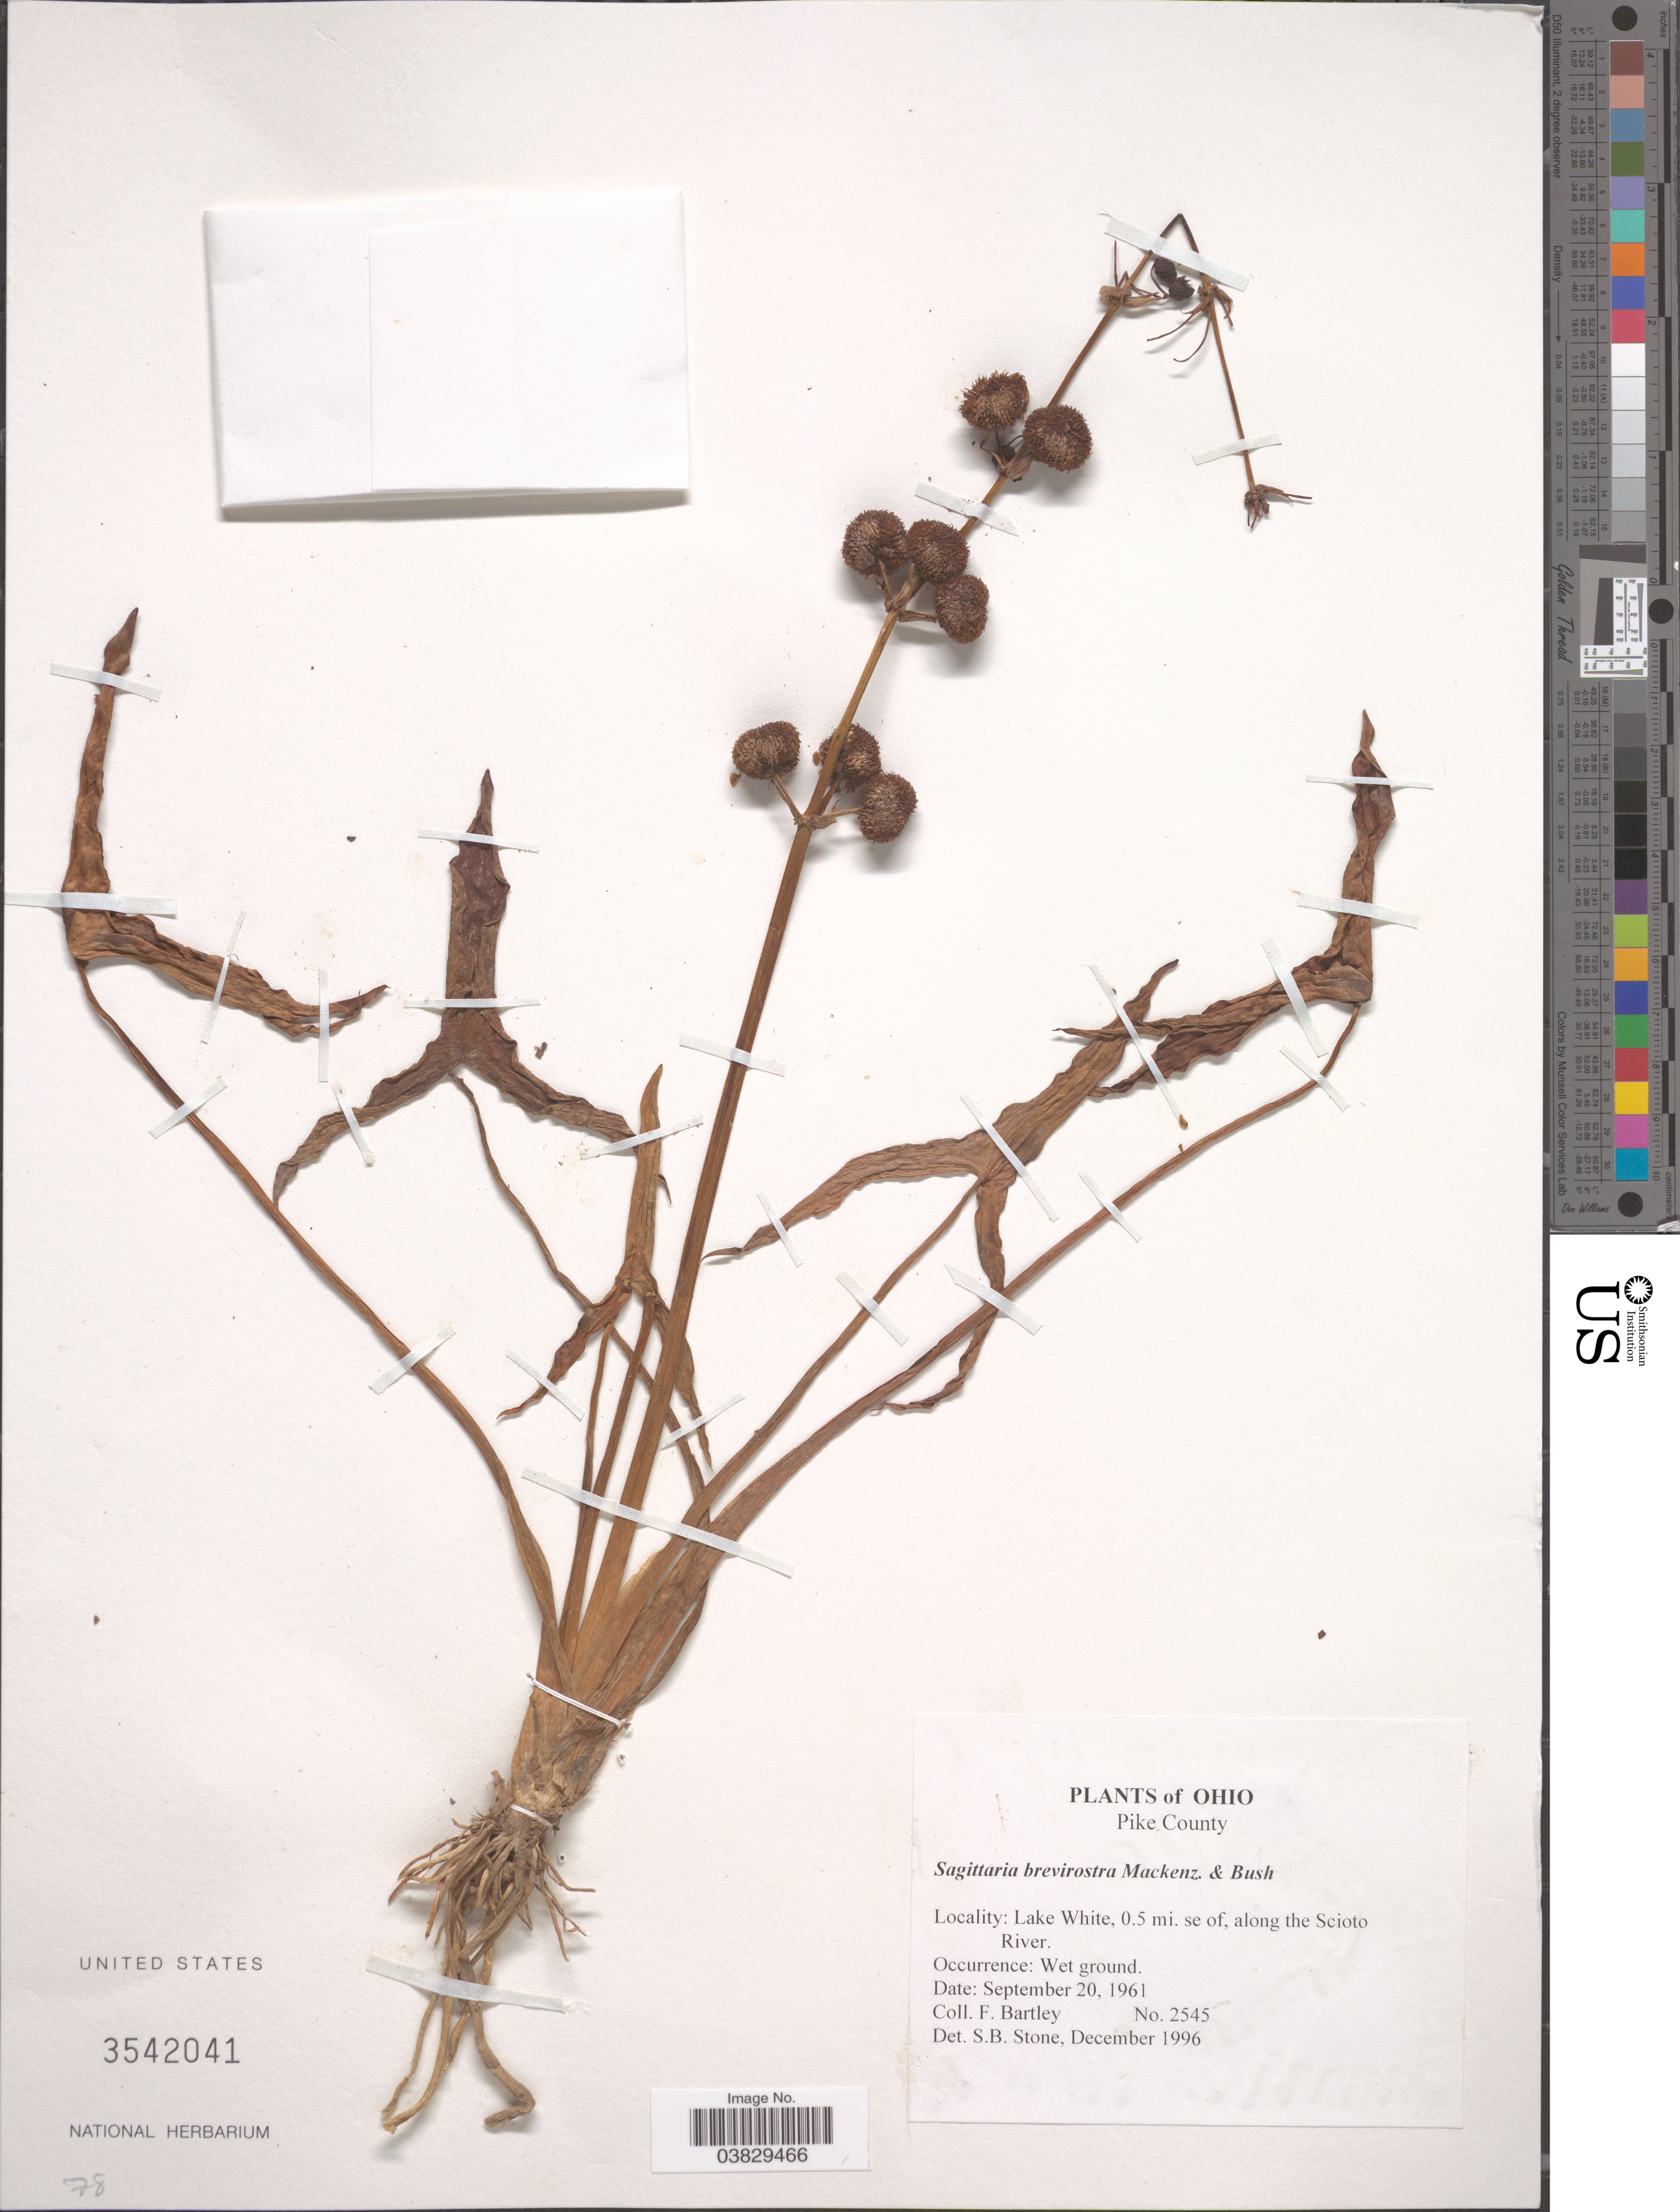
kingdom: Plantae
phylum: Tracheophyta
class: Liliopsida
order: Alismatales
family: Alismataceae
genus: Sagittaria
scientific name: Sagittaria brevirostra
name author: Mack. & Bush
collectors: F. Bartley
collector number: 2545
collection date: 1961-09-20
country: United States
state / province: Ohio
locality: Pike County. Lake White, 0.5 mi. se of, along the Scioto River.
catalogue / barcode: US 3542041